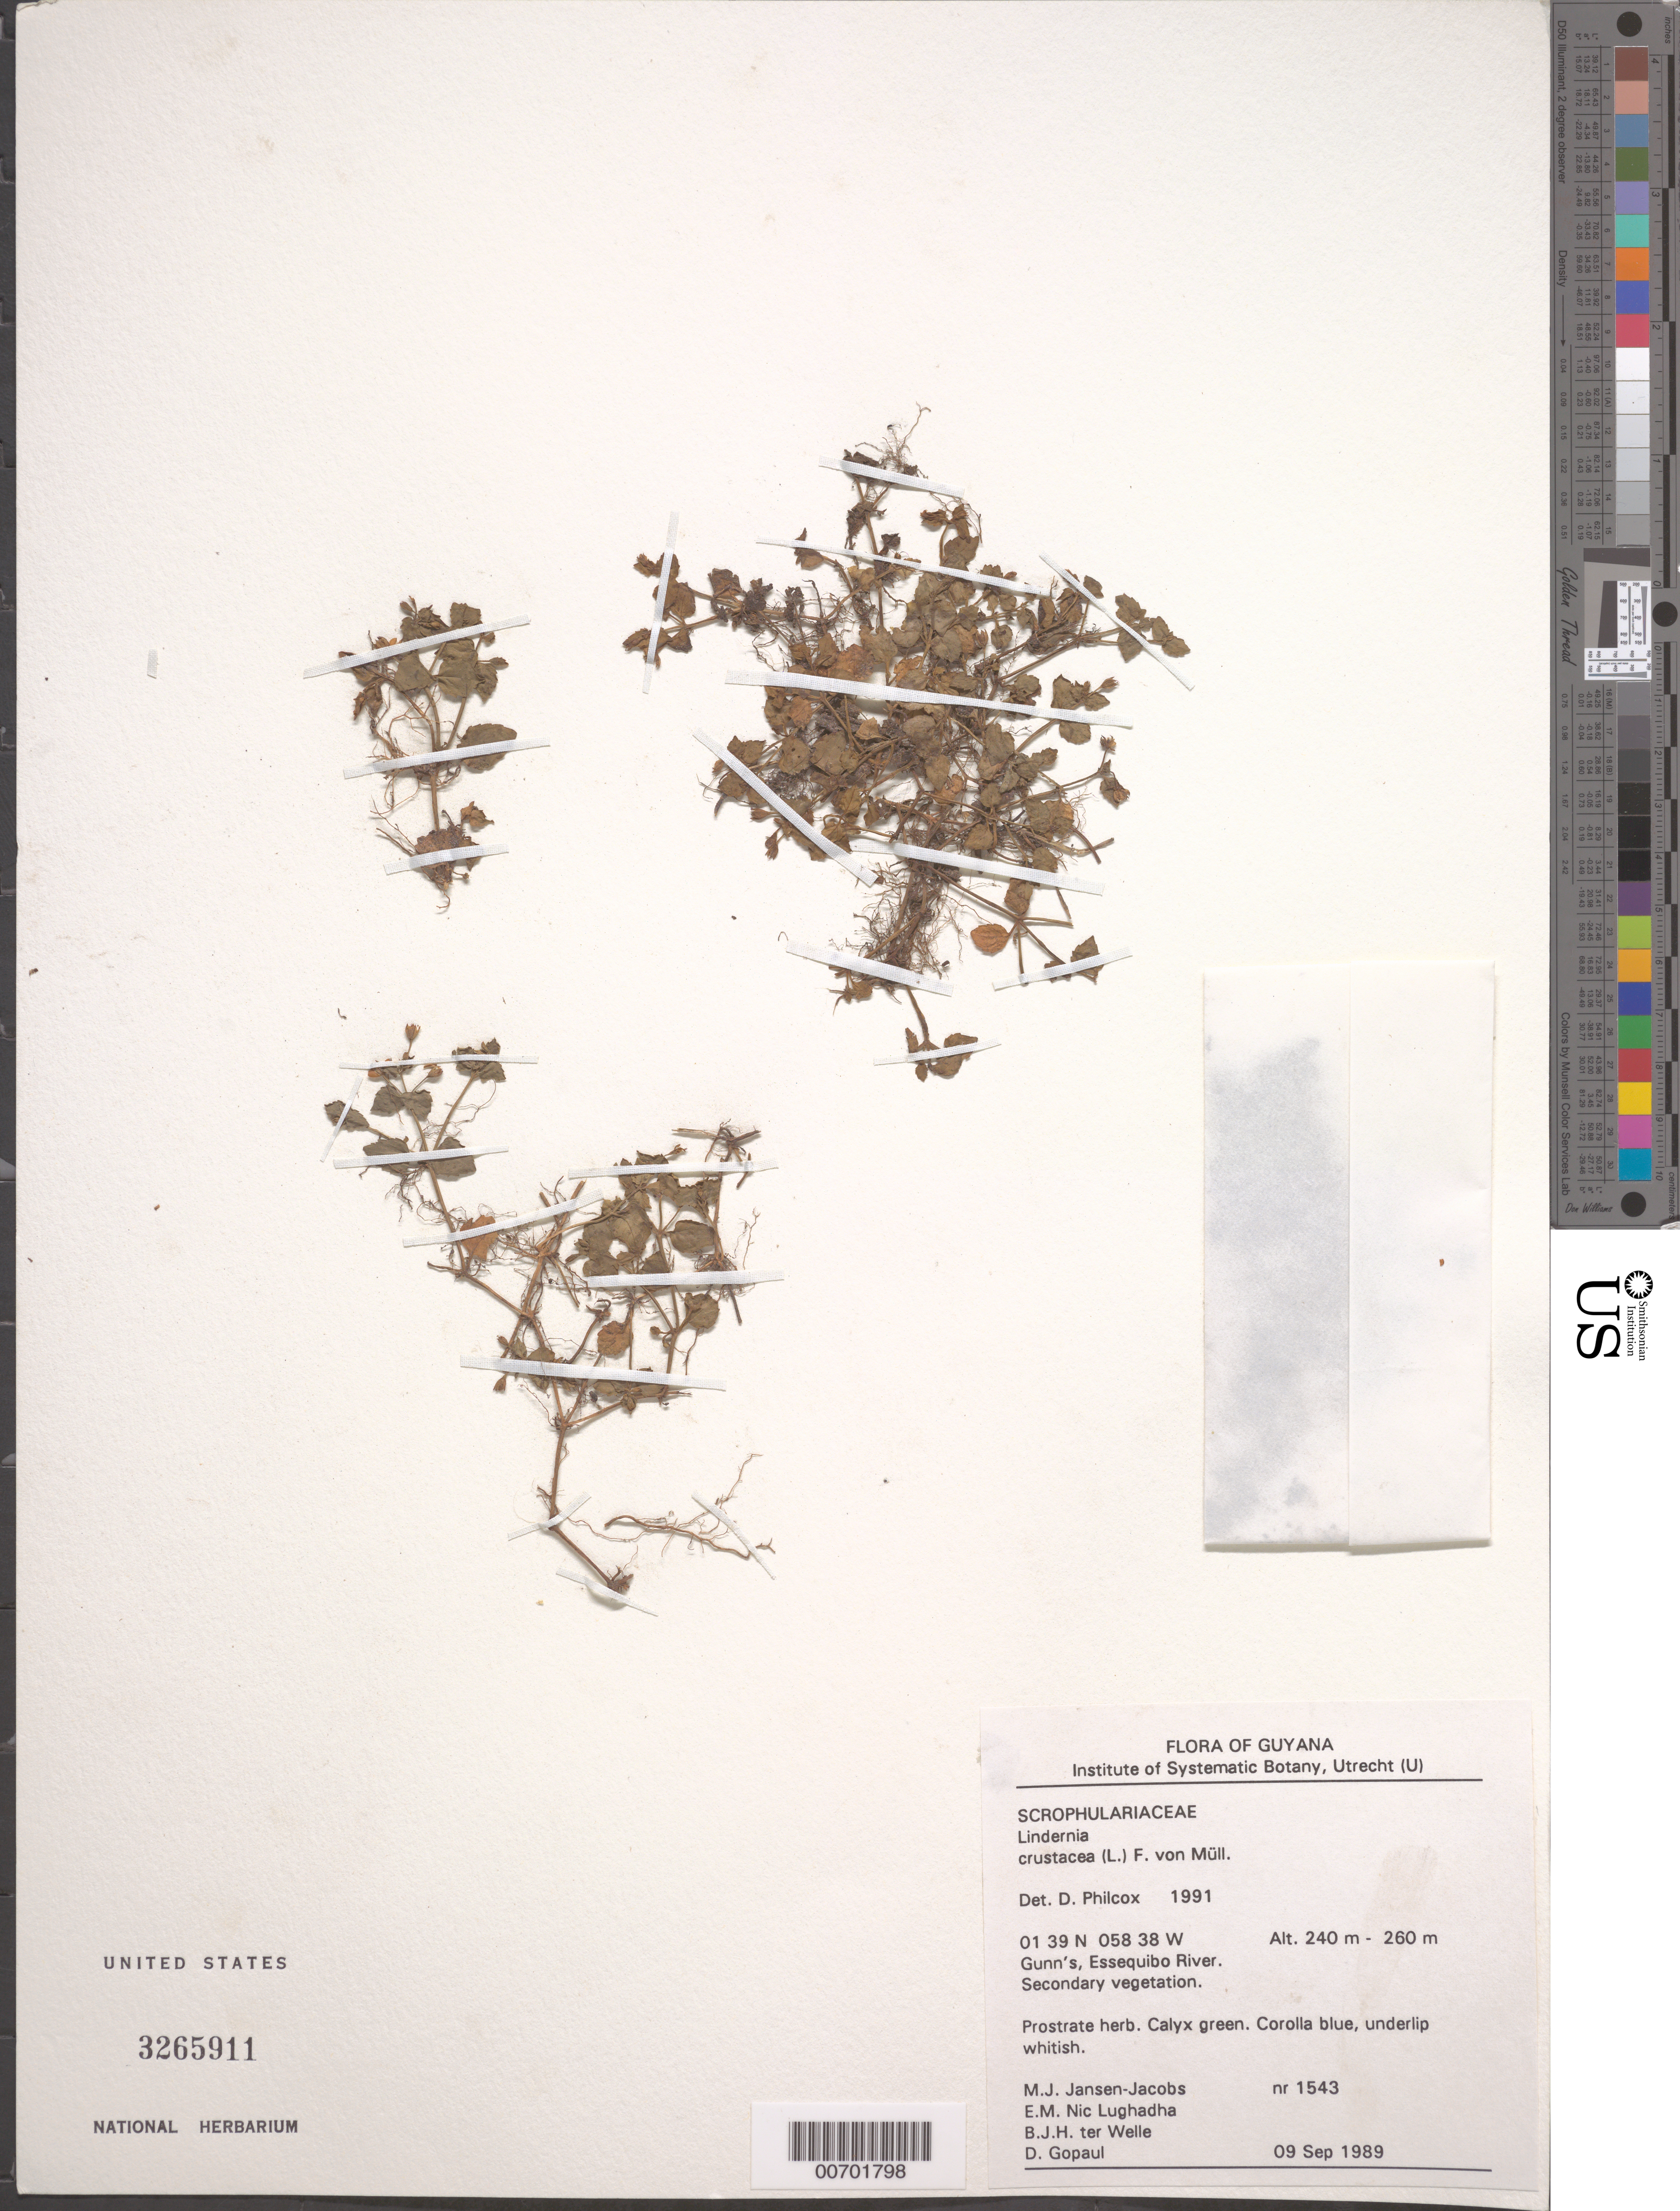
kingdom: Plantae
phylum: Tracheophyta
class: Magnoliopsida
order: Lamiales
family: Linderniaceae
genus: Lindernia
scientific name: Lindernia crustacea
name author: (L.) F. Muell.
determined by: Philcox, D.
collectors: M. J. Jansen-Jacobs, E. Nic Lughadha, B. Welle & D. Gopaul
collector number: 1543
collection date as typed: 9-Sep-89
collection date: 1989-09-09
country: Guyana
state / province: U. Takutu-U. Essequibo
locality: Gunn's, Essequibo River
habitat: Secondary vegetation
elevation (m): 240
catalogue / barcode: US 3264911